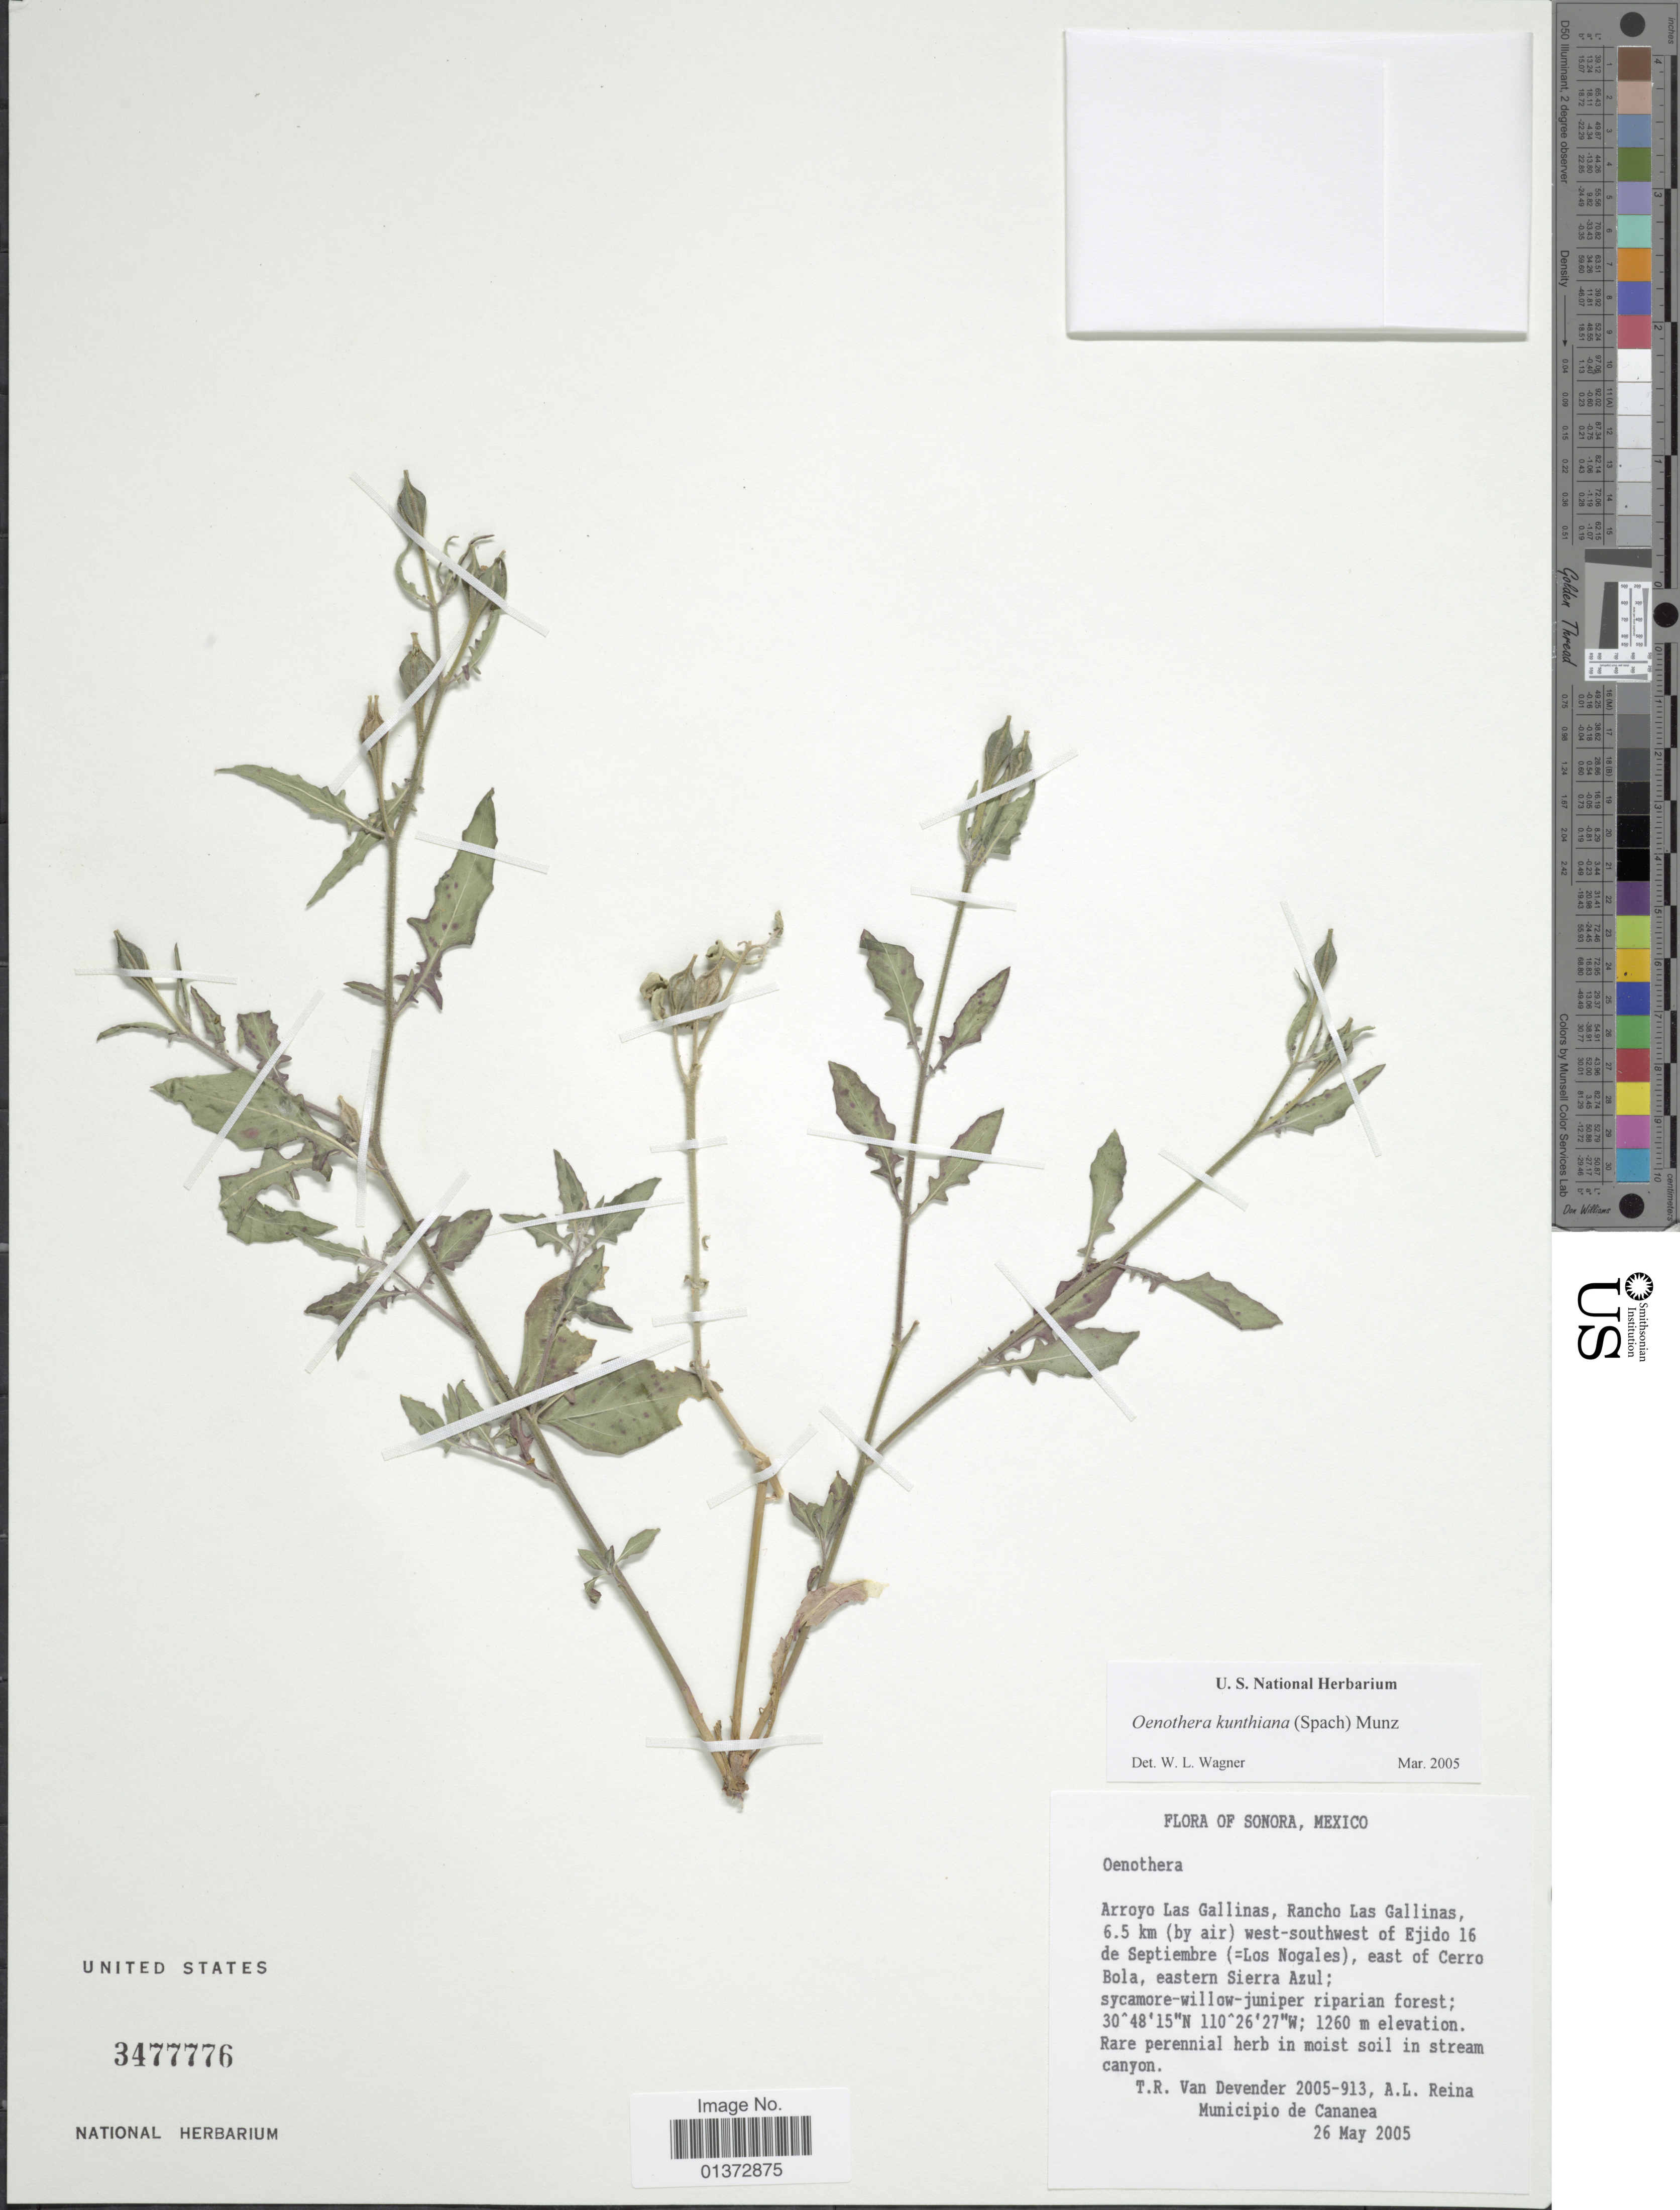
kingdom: Plantae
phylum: Tracheophyta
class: Magnoliopsida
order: Myrtales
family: Onagraceae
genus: Oenothera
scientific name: Oenothera kunthiana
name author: (Spach) Munz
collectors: T. R. Van Devender & A. L. Reina G.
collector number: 2005-913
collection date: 2005-05-26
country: Mexico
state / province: Sonora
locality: Arroya Las Gallinas, Rancho Las Gallinas, 6.5 km (by air) west-southwest of Ejido 16 de Septiembre (=Los Nogales), east of Cerro Bola, eastern Sierra Azul , Municipio de Cananea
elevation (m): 1260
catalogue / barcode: US 3477776